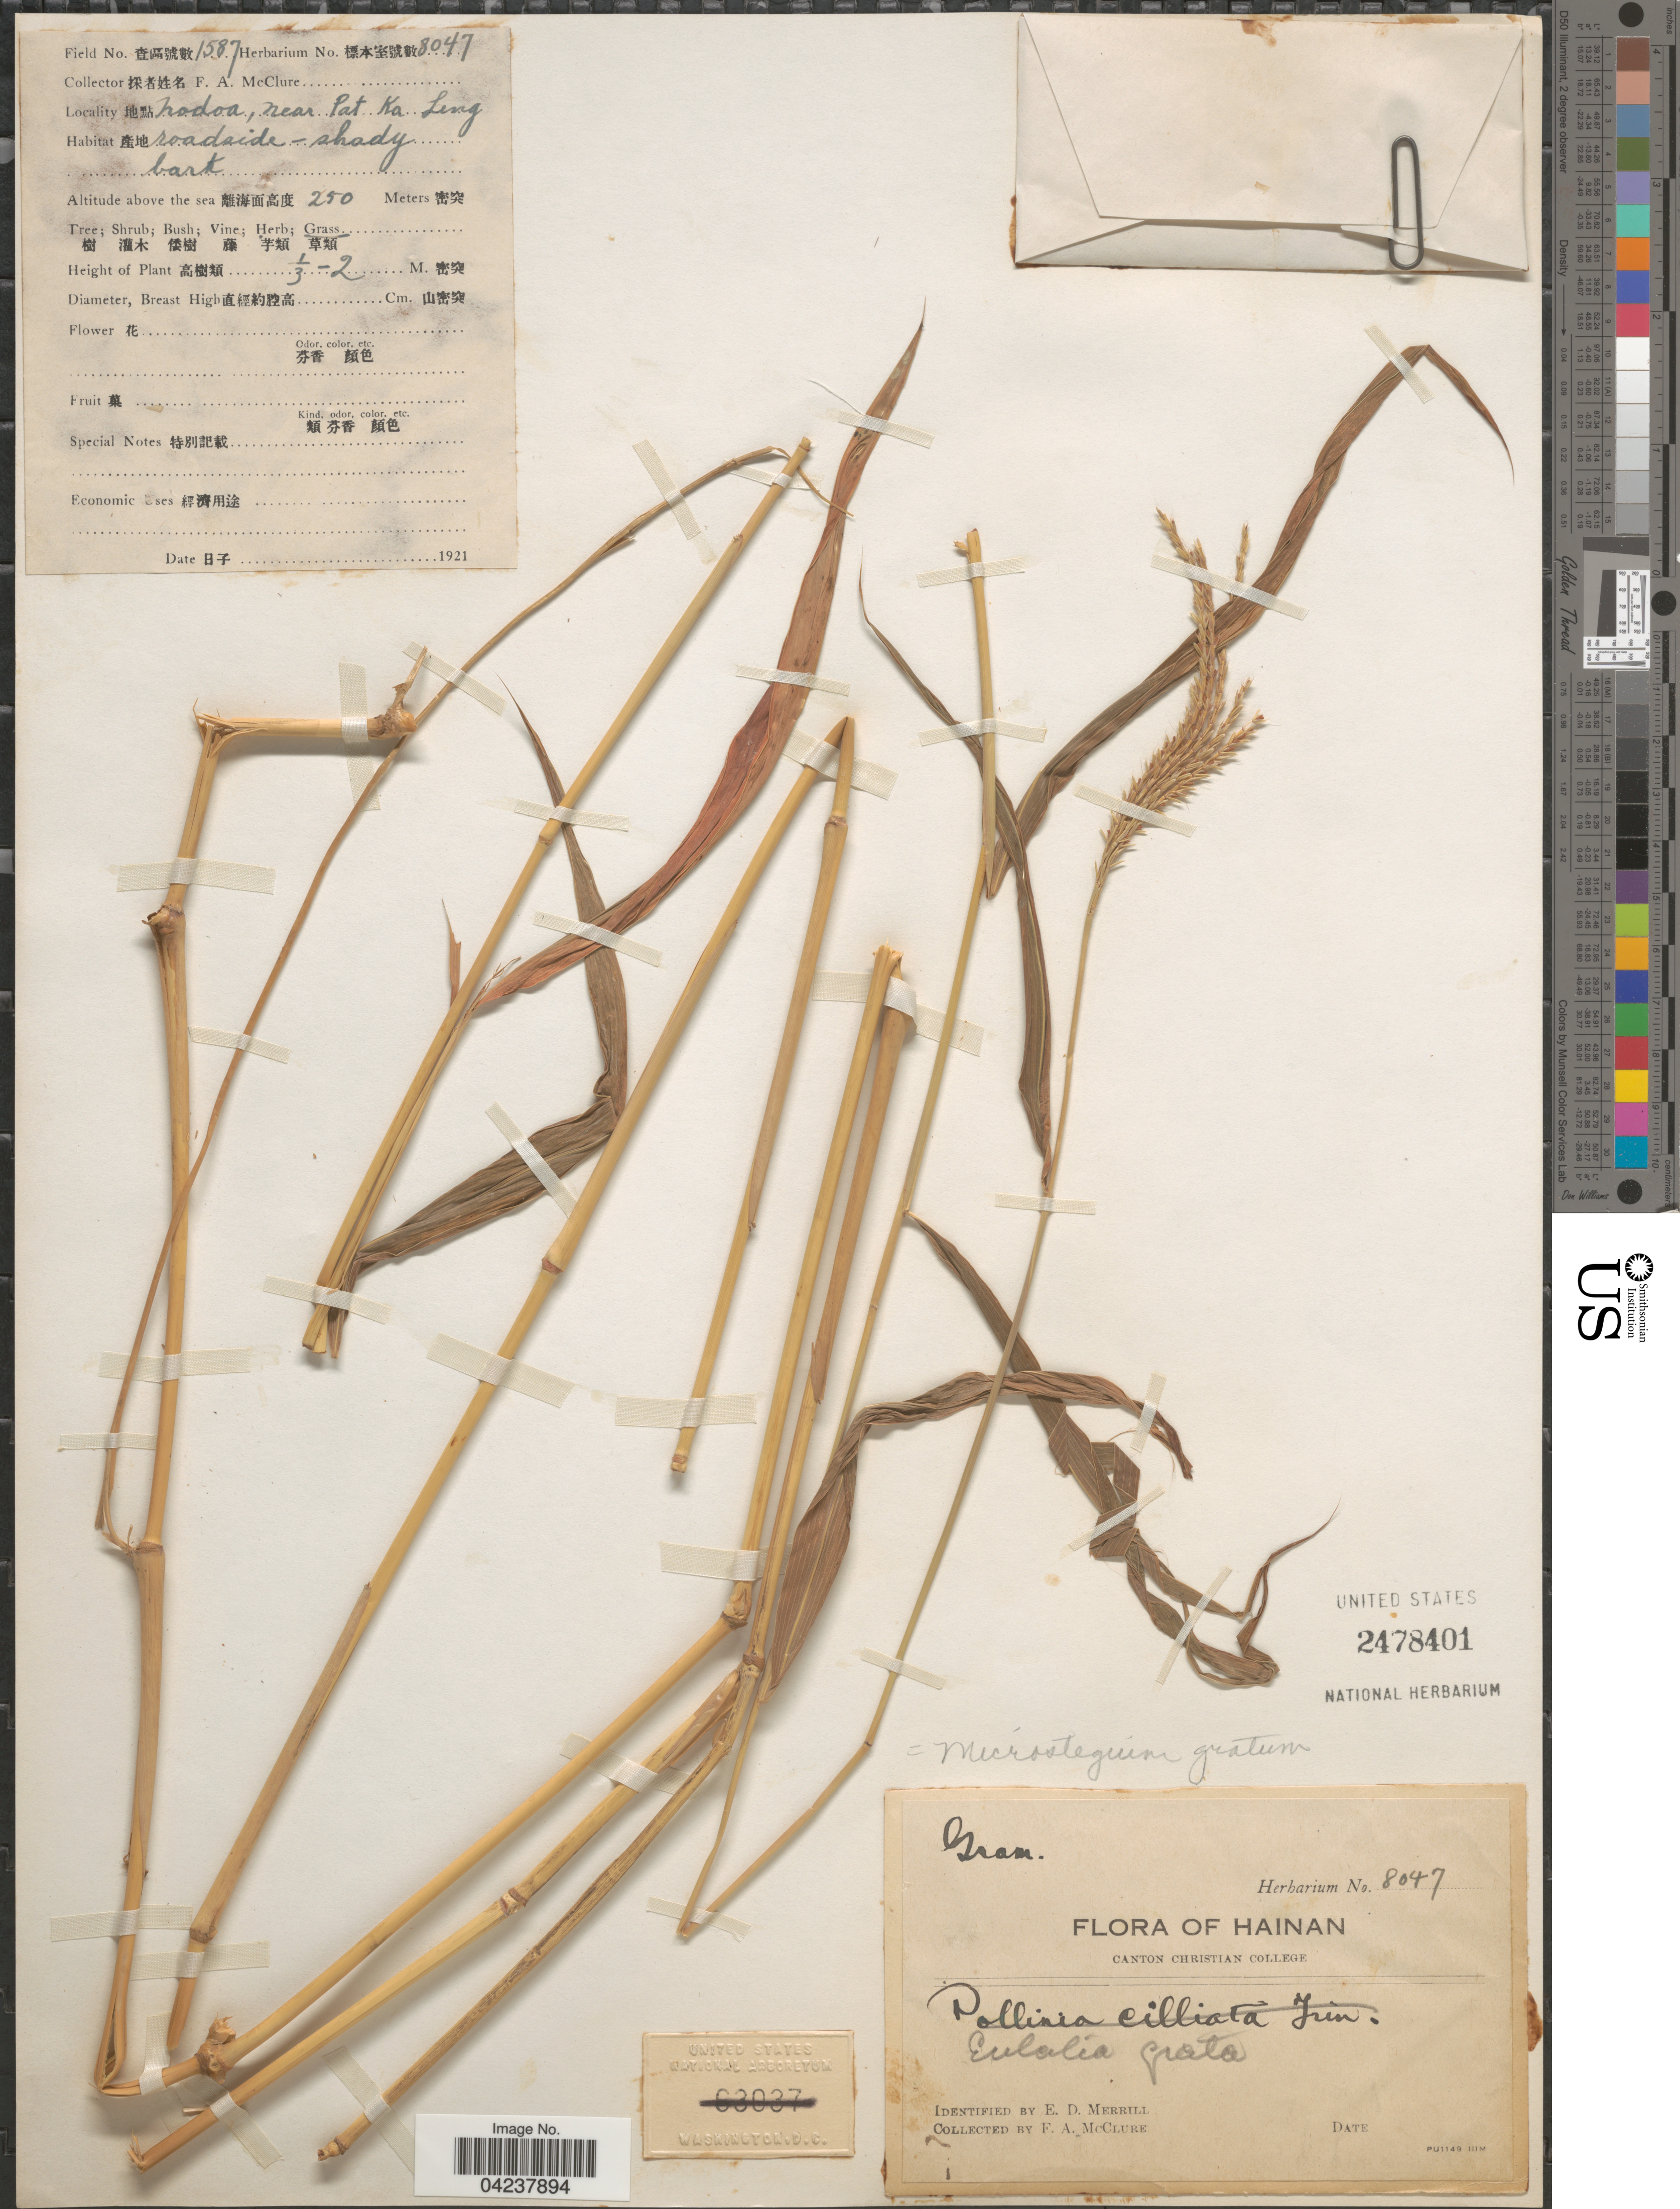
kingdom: Plantae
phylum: Tracheophyta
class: Liliopsida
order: Poales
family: Poaceae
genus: Microstegium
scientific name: Microstegium fasciculatum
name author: (L.) Henr.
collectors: F. A. McClure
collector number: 8047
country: China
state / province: Hainan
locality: Nodoa, near Pat Ka Ling.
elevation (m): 250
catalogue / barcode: US 2478401